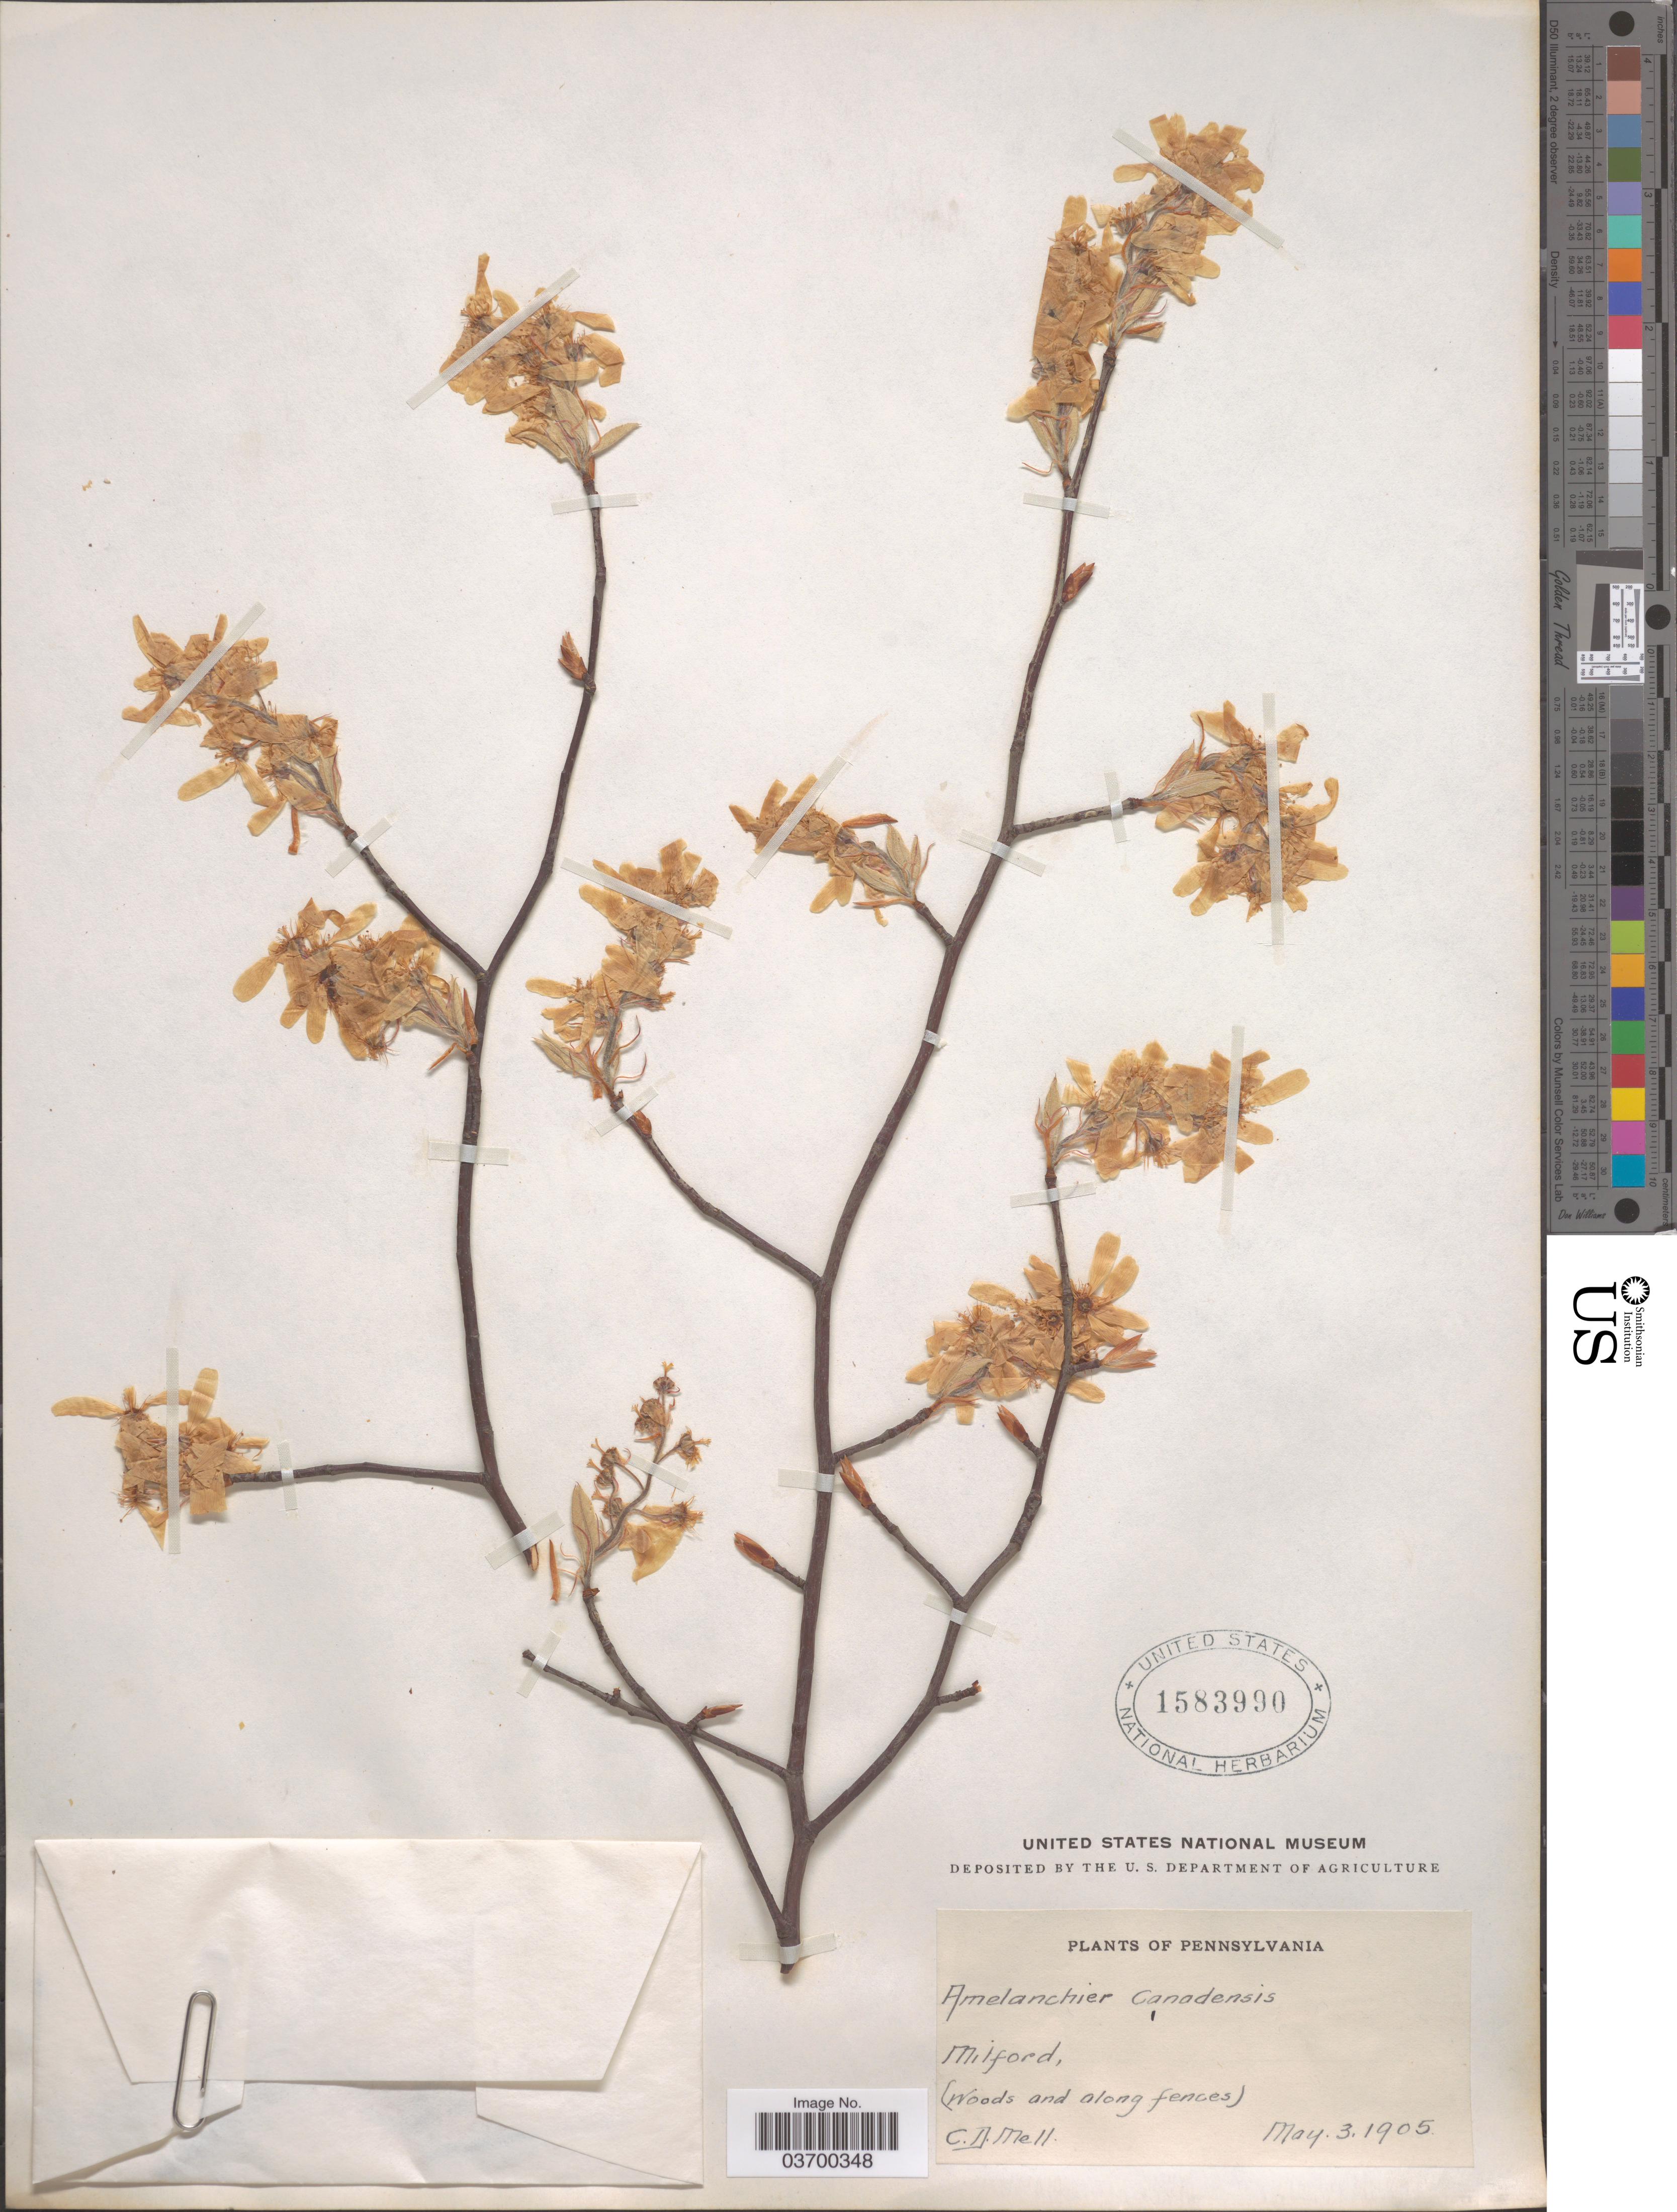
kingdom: Plantae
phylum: Tracheophyta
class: Magnoliopsida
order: Rosales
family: Rosaceae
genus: Amelanchier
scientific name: Amelanchier canadensis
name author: (L.) Medic.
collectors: C. D. Mell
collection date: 1905-05-03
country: United States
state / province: Pennsylvania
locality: Milford.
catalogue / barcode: US 1583990